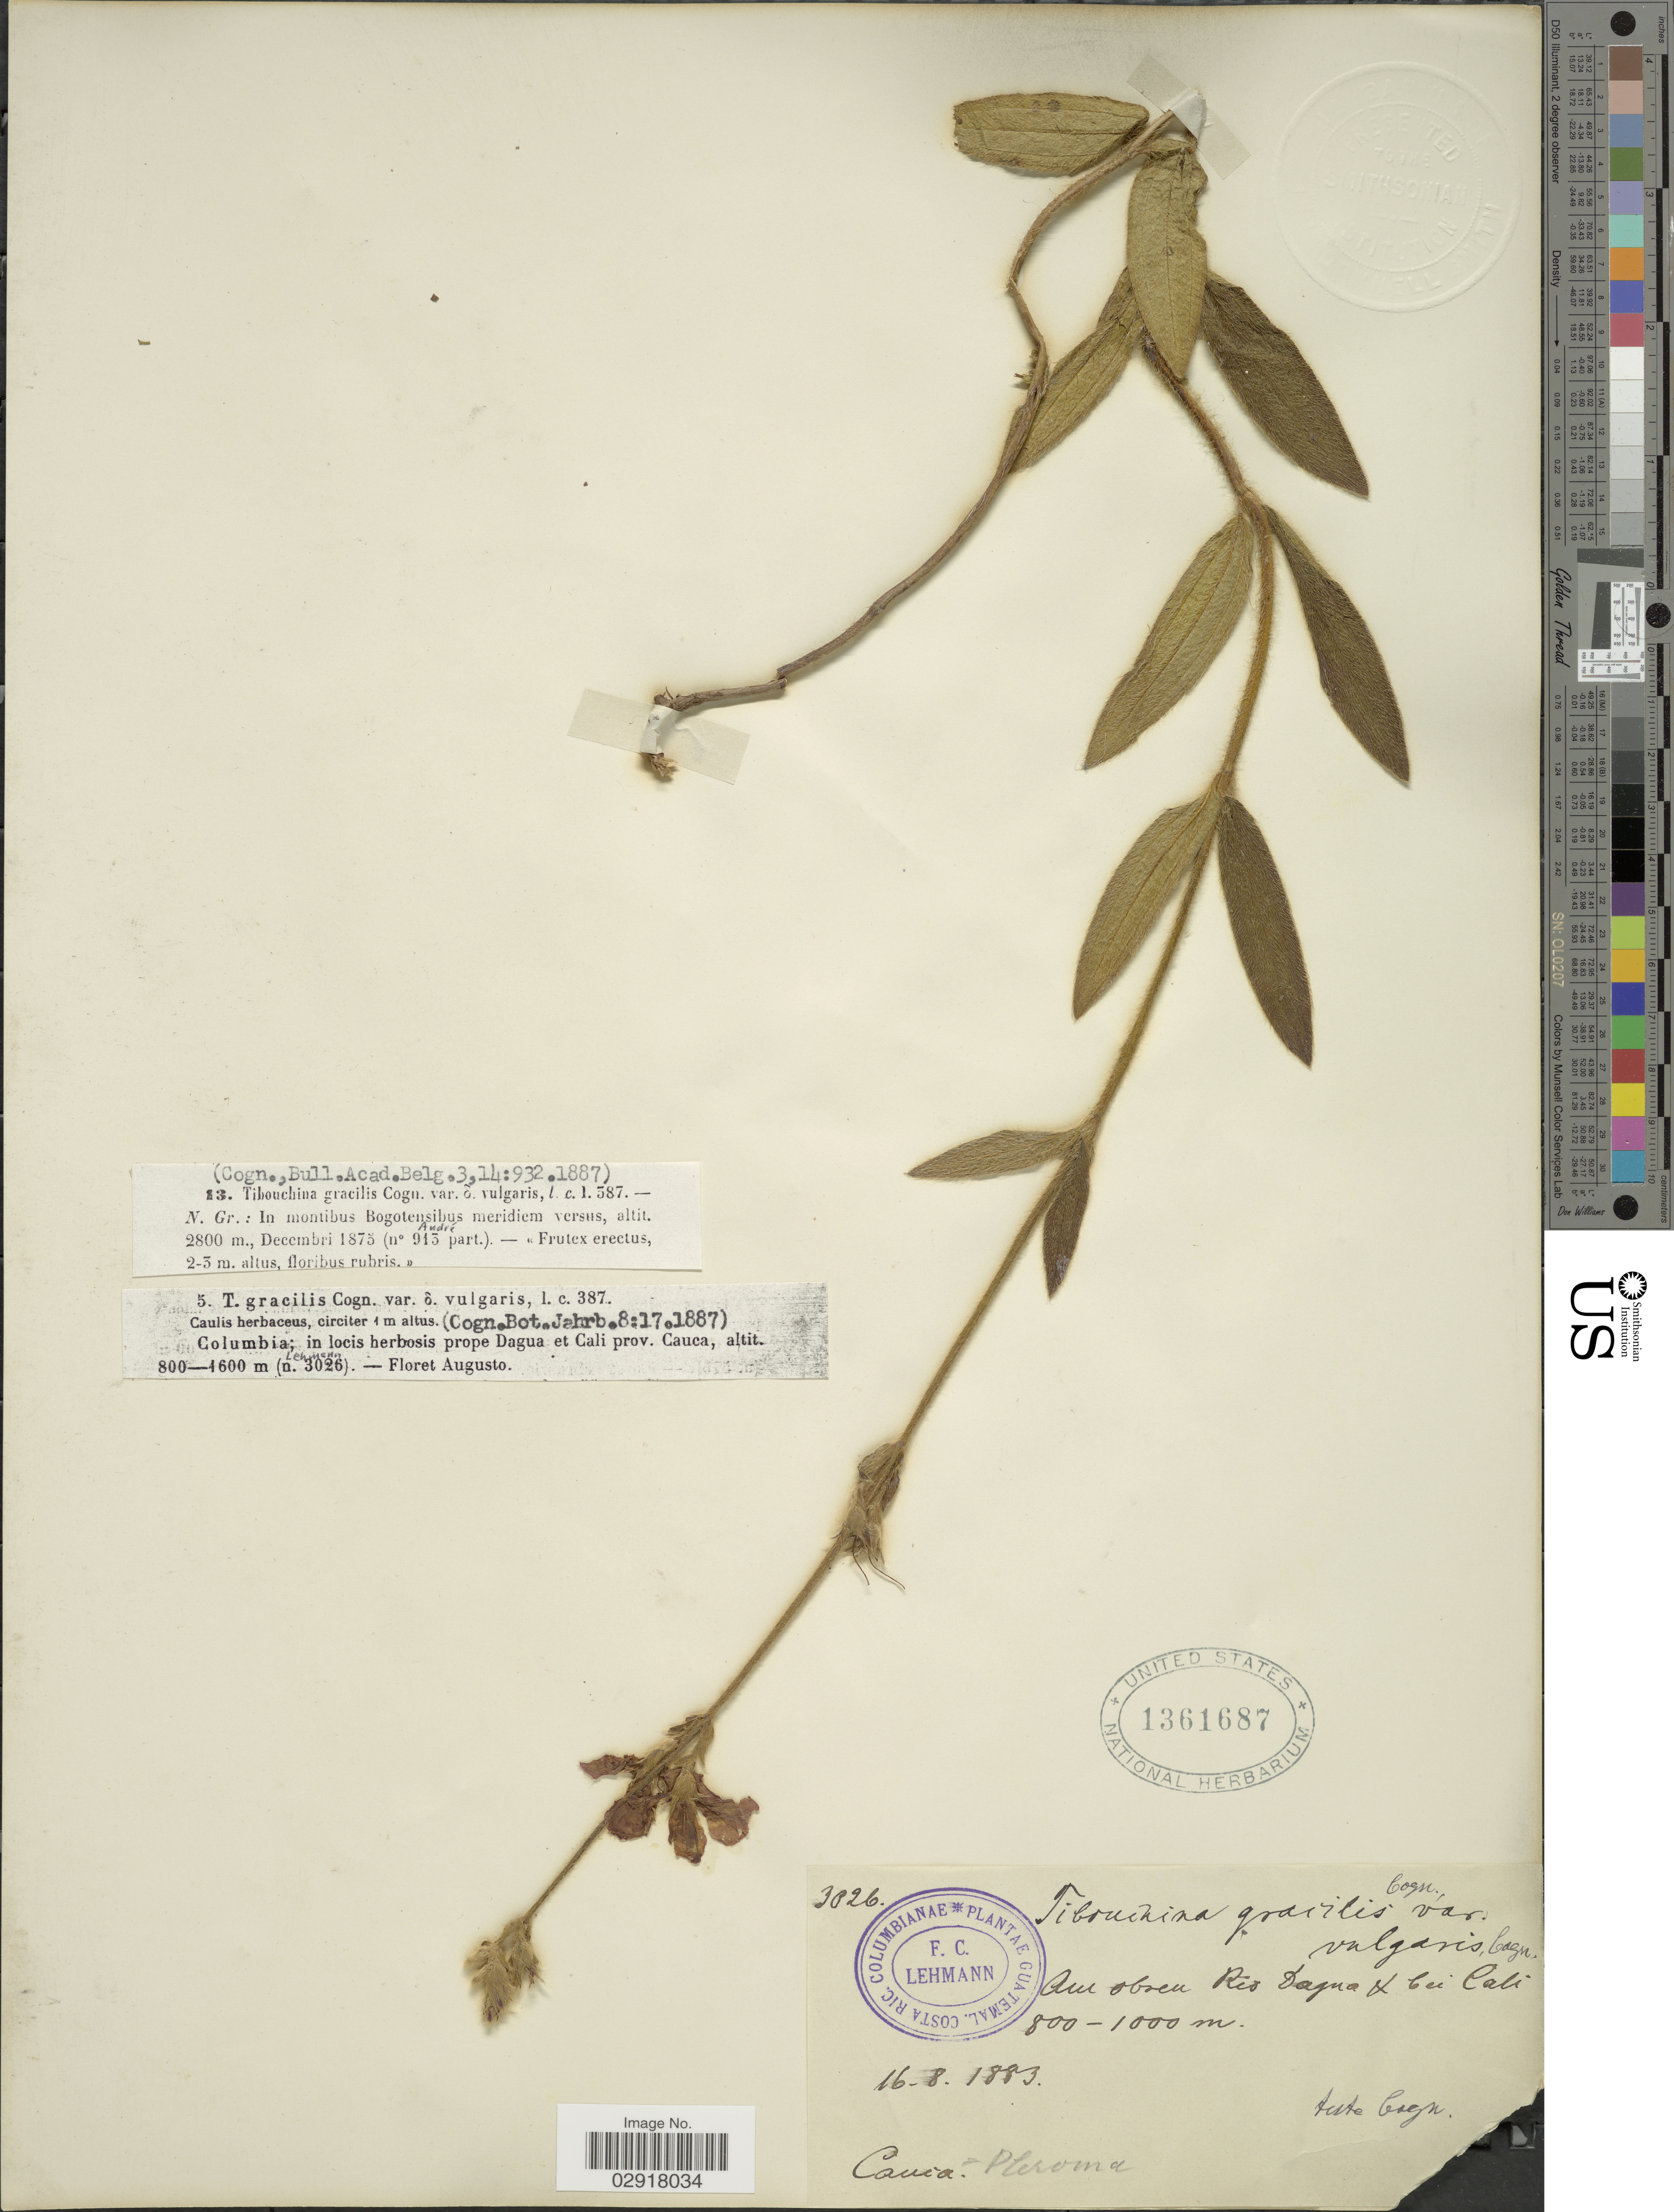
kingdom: Plantae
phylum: Tracheophyta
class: Magnoliopsida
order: Myrtales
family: Melastomataceae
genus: Chaetogastra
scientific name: Chaetogastra gracilis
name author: (Bonpl.) DC.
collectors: F. C. Lehmann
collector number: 3026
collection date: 1883-08-16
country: Colombia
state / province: Cauca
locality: In locis herbosis prope Dagua et Cali prov. Cauca.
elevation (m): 800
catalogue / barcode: US 1361687